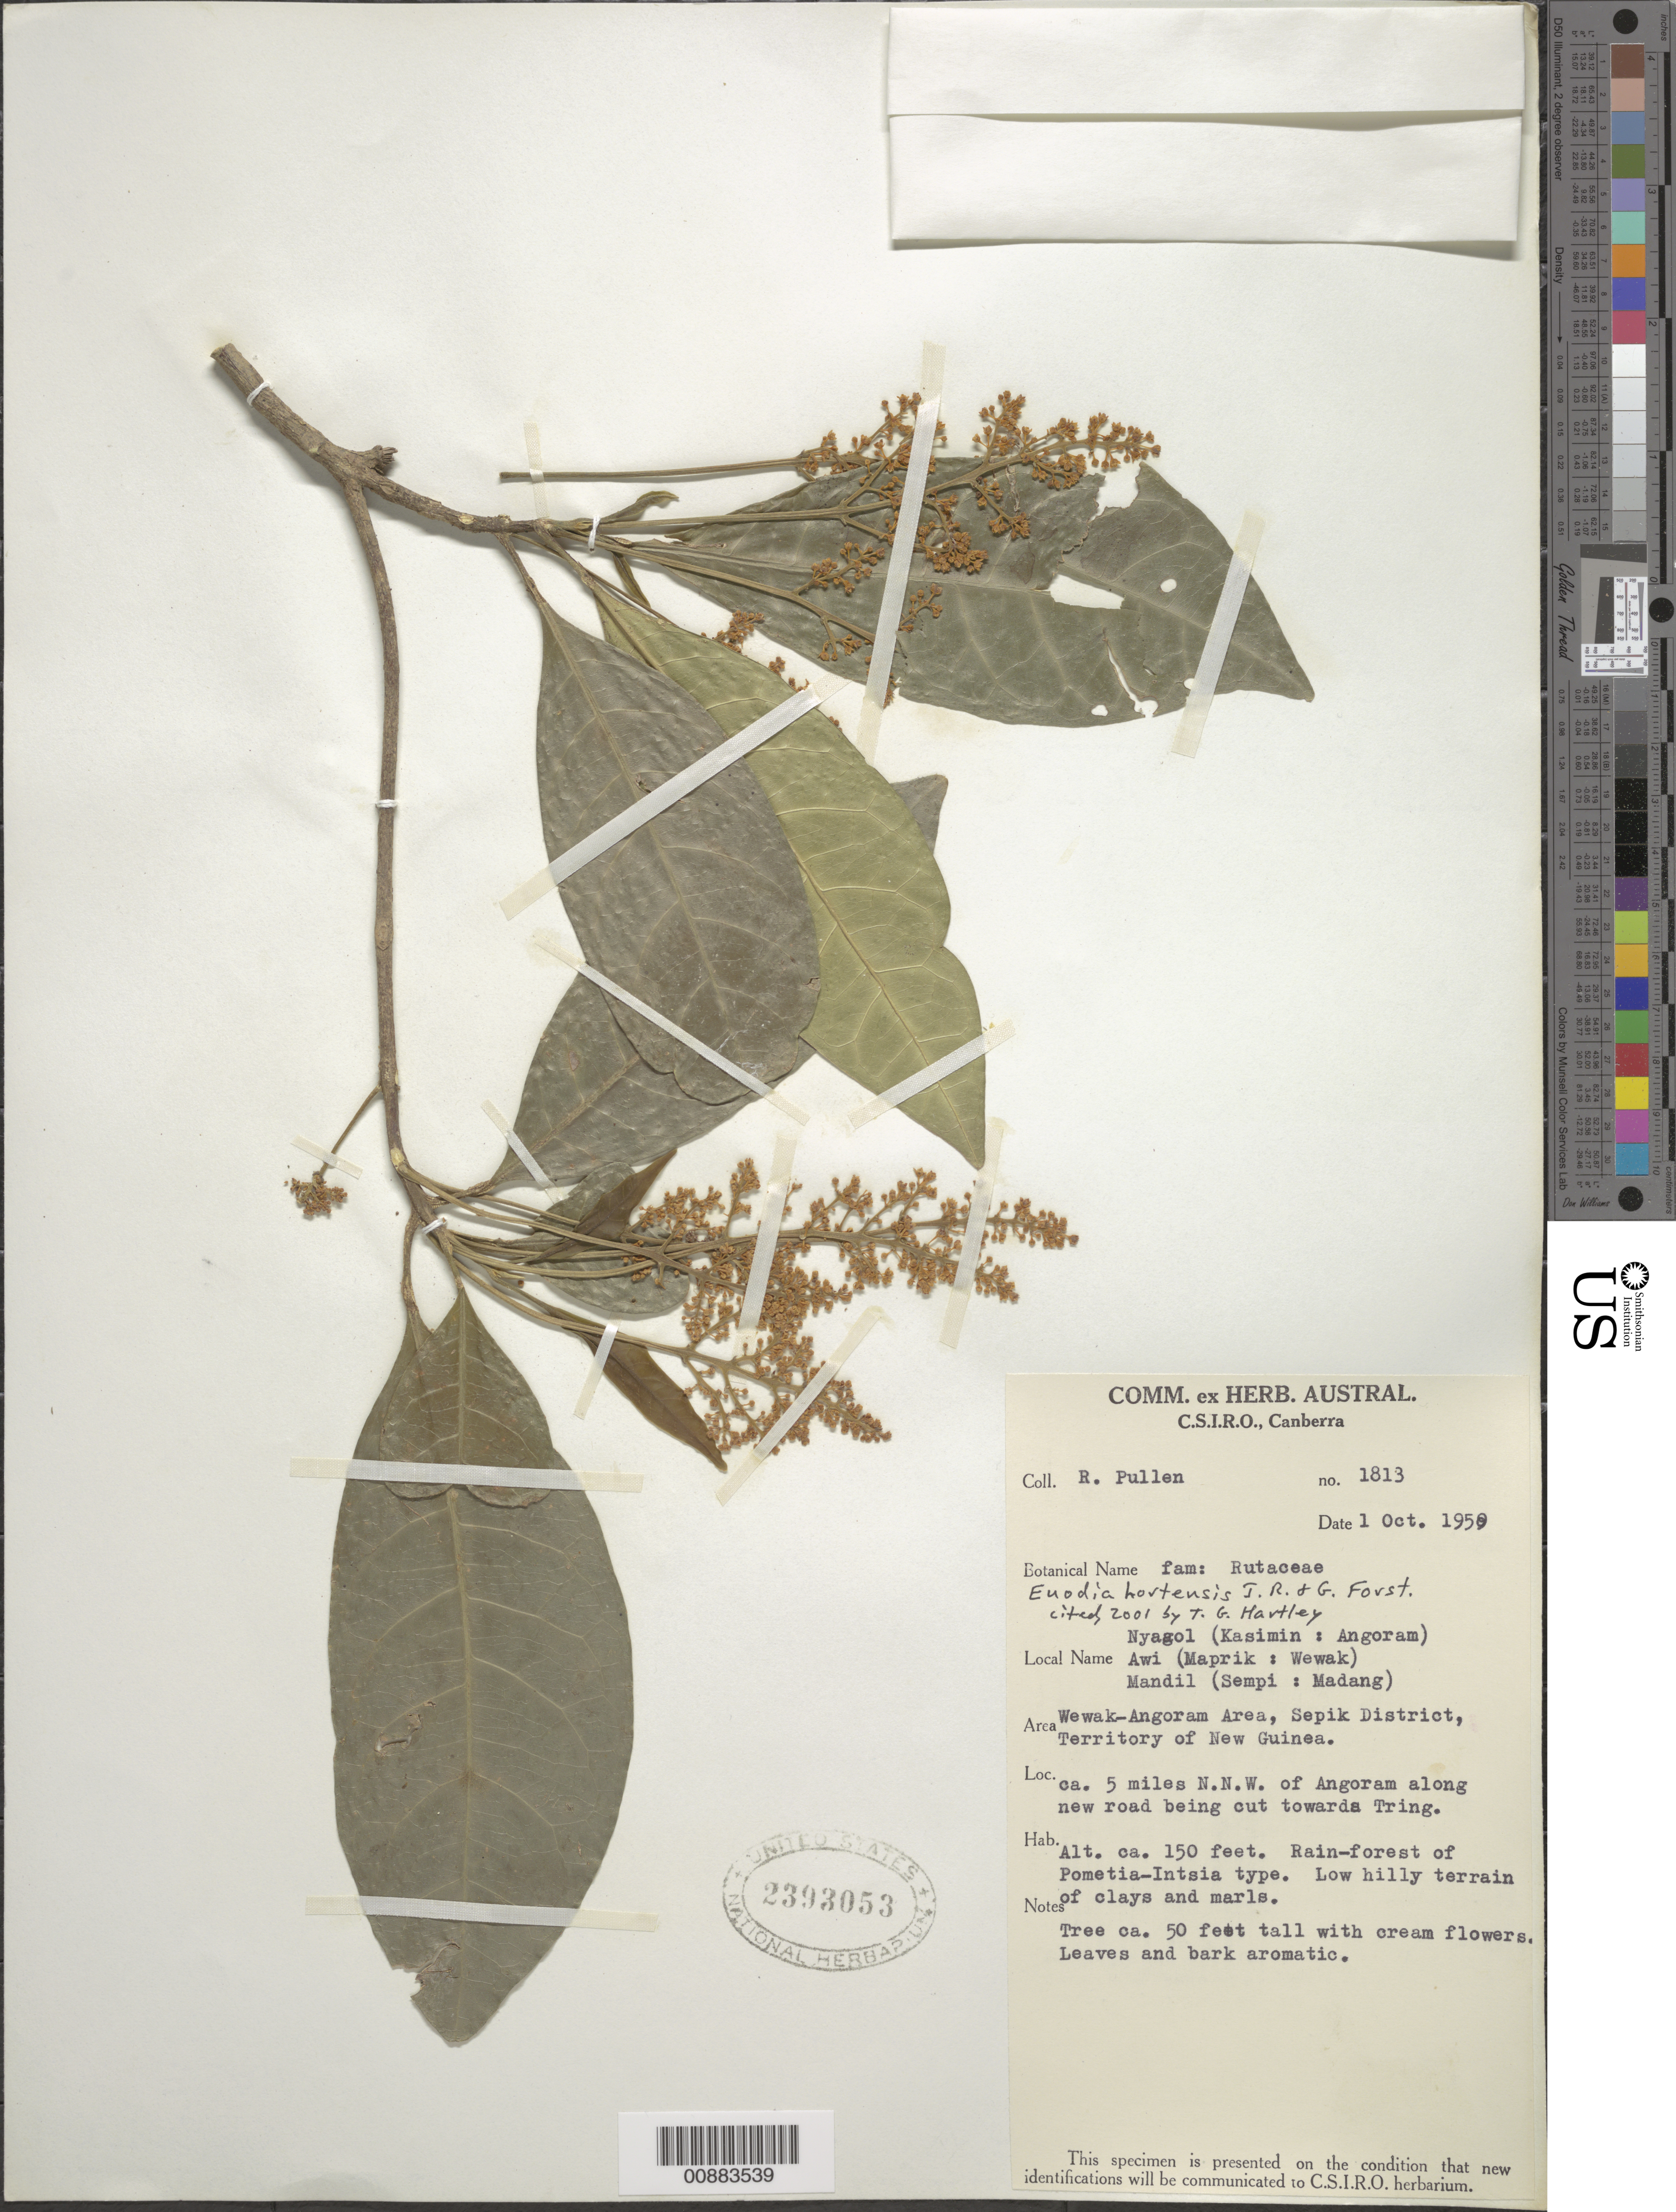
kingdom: Plantae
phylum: Tracheophyta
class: Magnoliopsida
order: Sapindales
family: Rutaceae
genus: Euodia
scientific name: Euodia hortensis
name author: J.R. Forst. & G. Forst.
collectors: R. Pullen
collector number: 18131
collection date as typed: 01 Oct 1959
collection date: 1959-10-01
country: Papua New Guinea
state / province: East Sepik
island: New Guinea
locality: ca. 5 miles NNW of Angoram along new road being out towards Tring. Wewak-Angoram Area, Sepik District, New Guinea. Nyagol (Kasimin: Angoram)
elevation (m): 46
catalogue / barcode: US 2393053